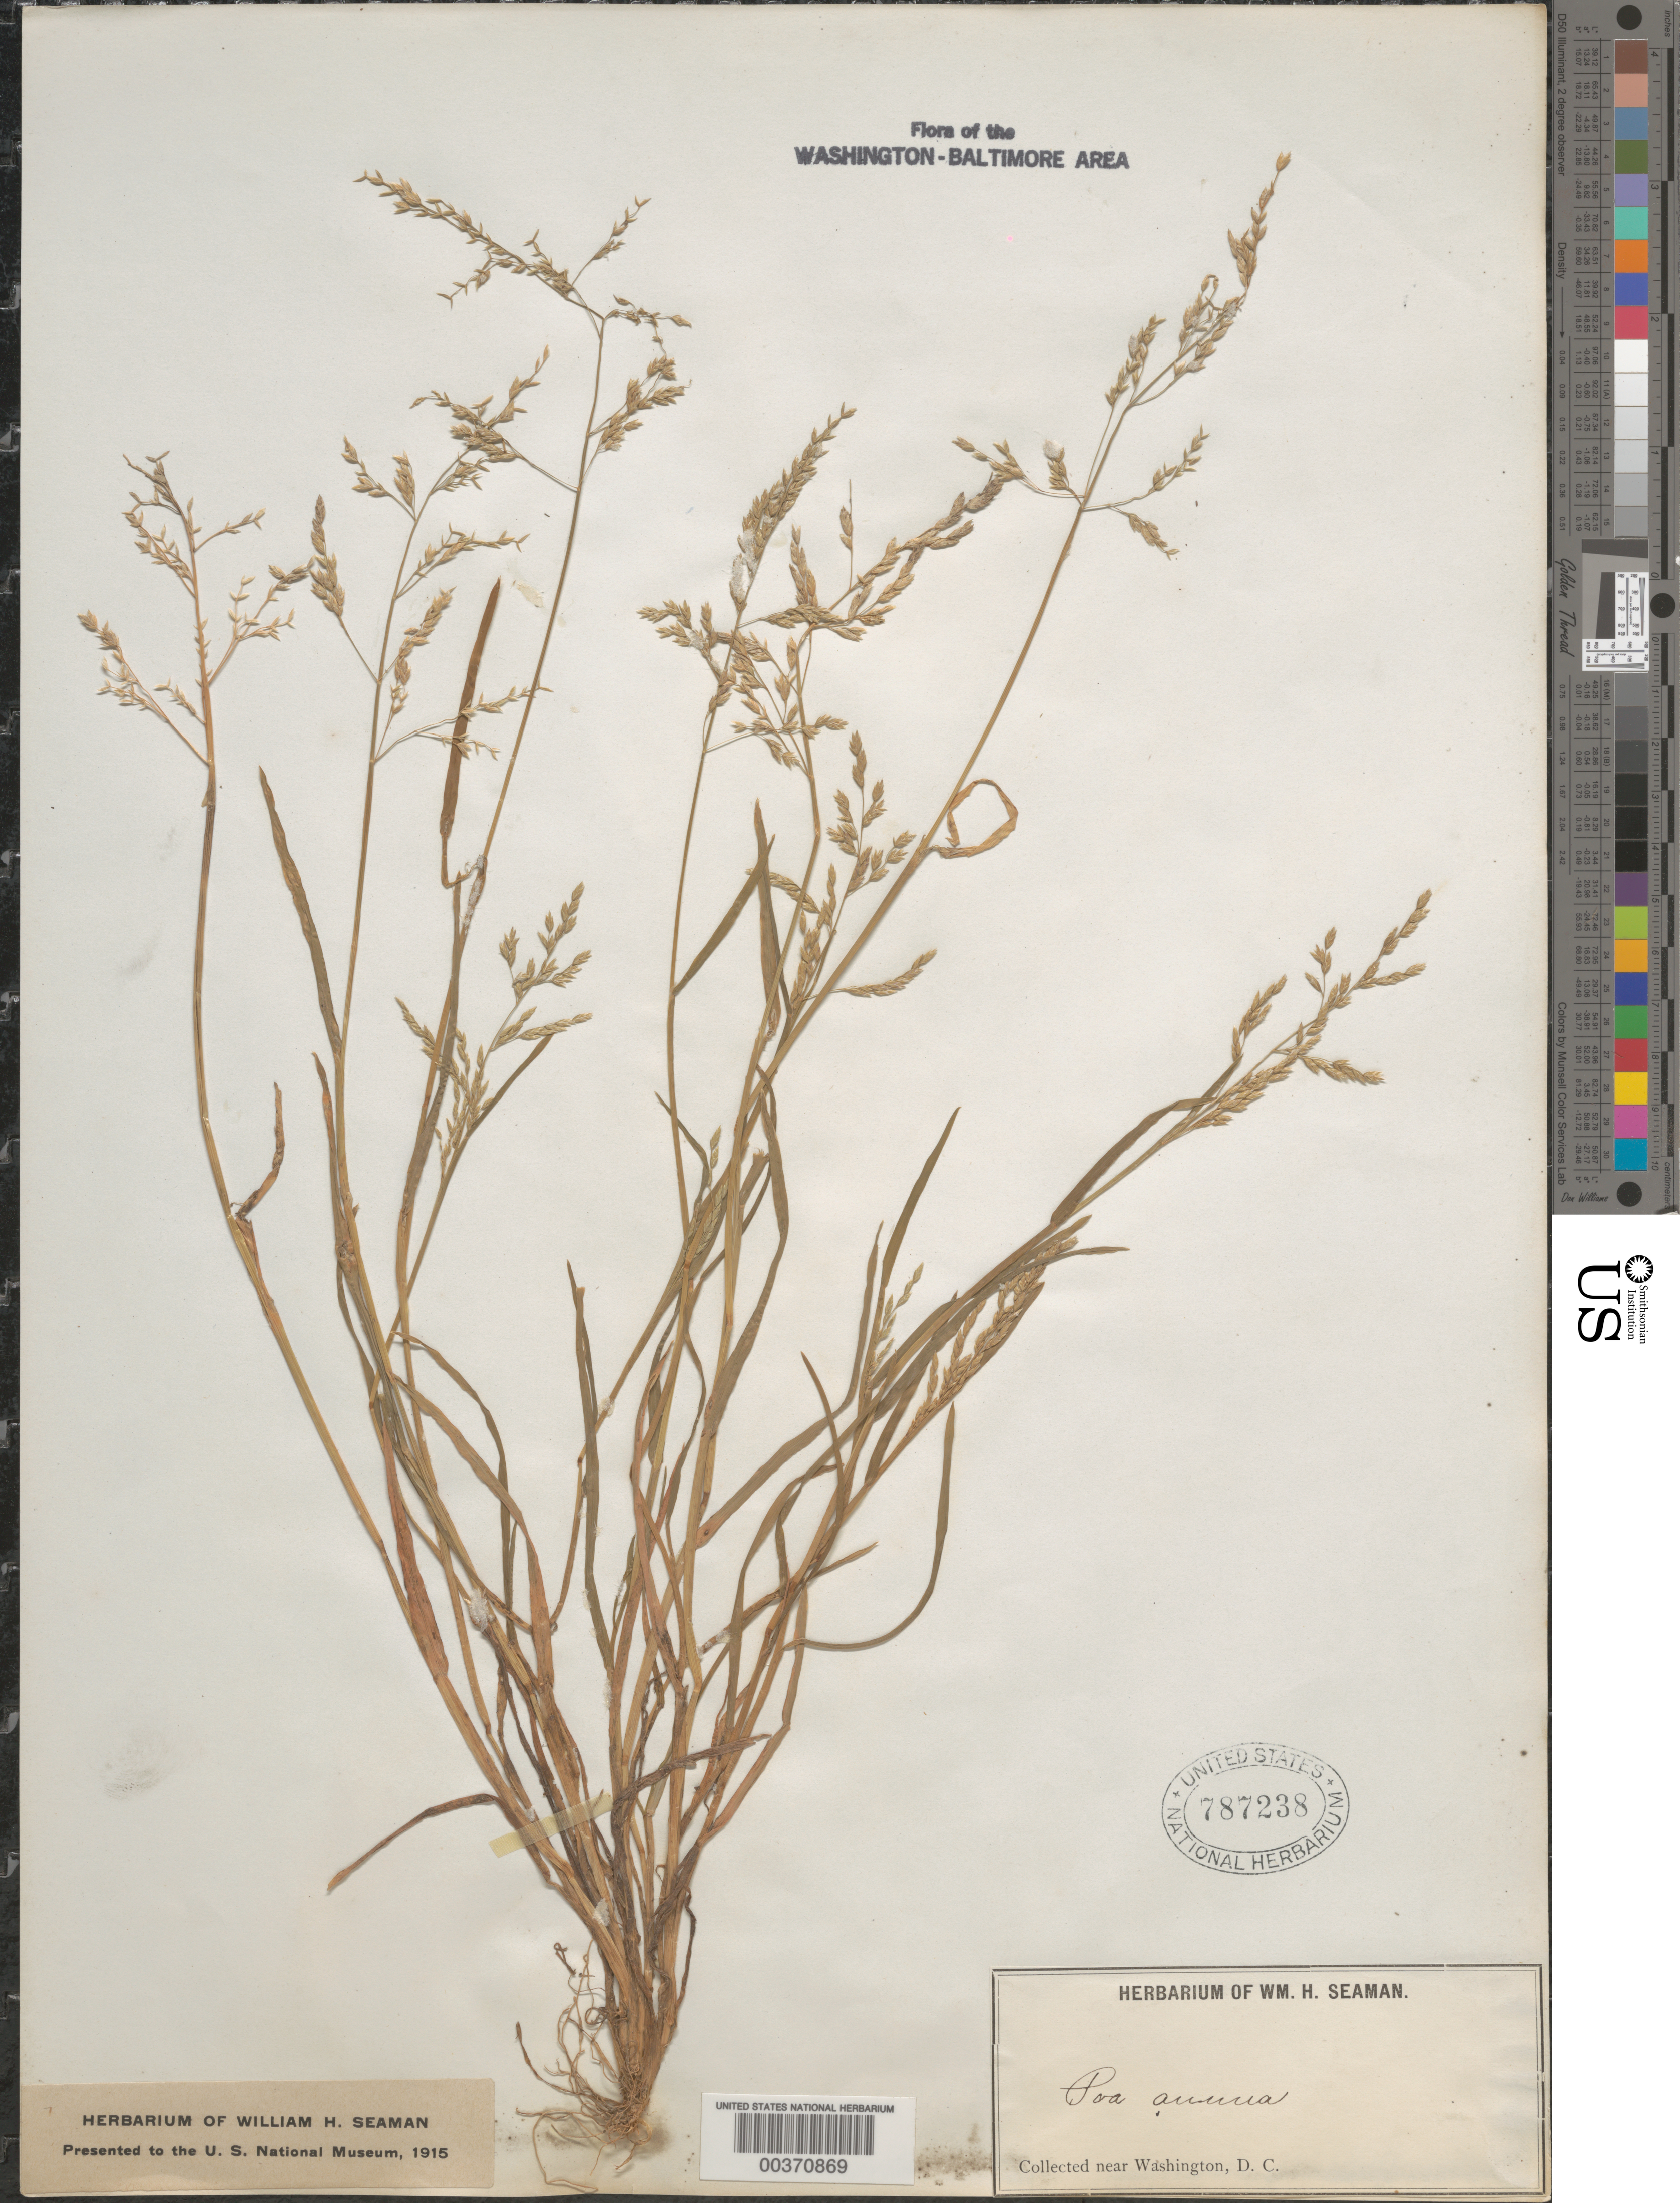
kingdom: Plantae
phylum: Tracheophyta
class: Liliopsida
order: Poales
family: Poaceae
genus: Poa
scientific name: Poa annua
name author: L.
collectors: W. Seaman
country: United States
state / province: District of Columbia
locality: Washington DC area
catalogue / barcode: US 787238